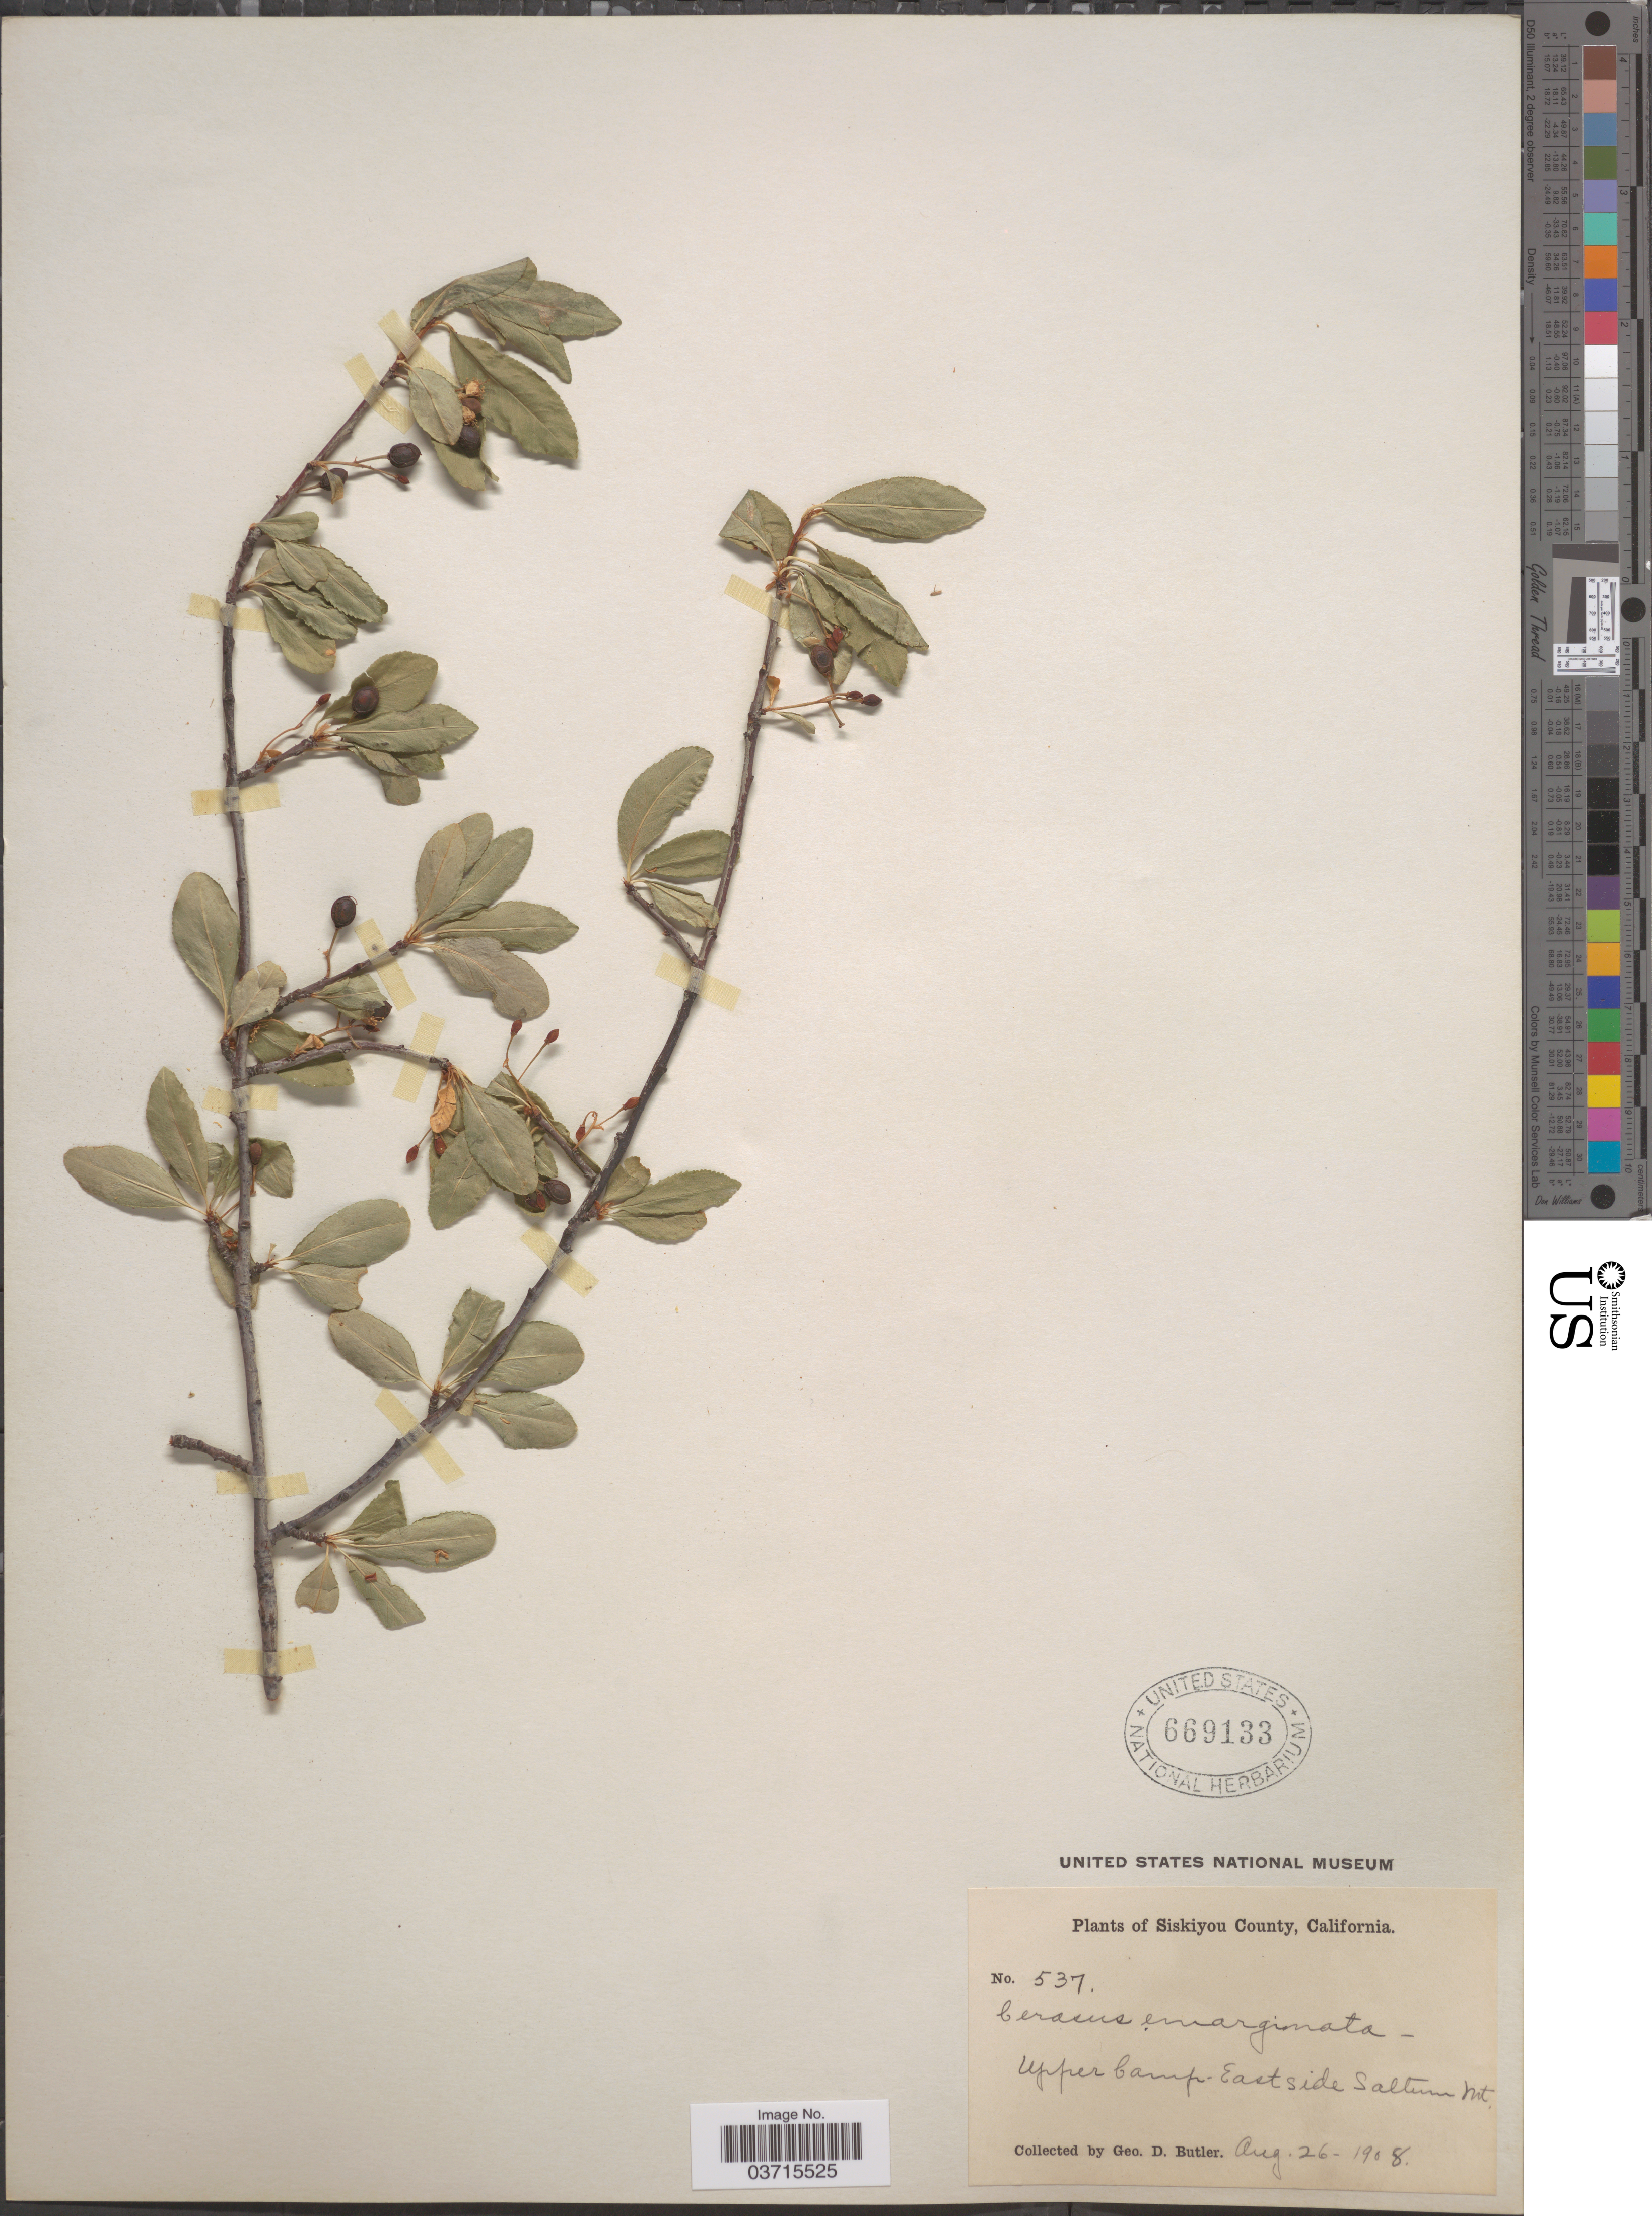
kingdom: Plantae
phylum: Tracheophyta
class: Magnoliopsida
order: Rosales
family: Rosaceae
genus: Prunus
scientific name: Prunus emarginata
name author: (Douglas ex Hook.) Eaton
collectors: G. D. Butler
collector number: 537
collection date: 1908-08-26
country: United States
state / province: California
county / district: Siskiyou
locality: Siskiyou County. Upper Camp - East side Saltum Mt.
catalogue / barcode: US 669133